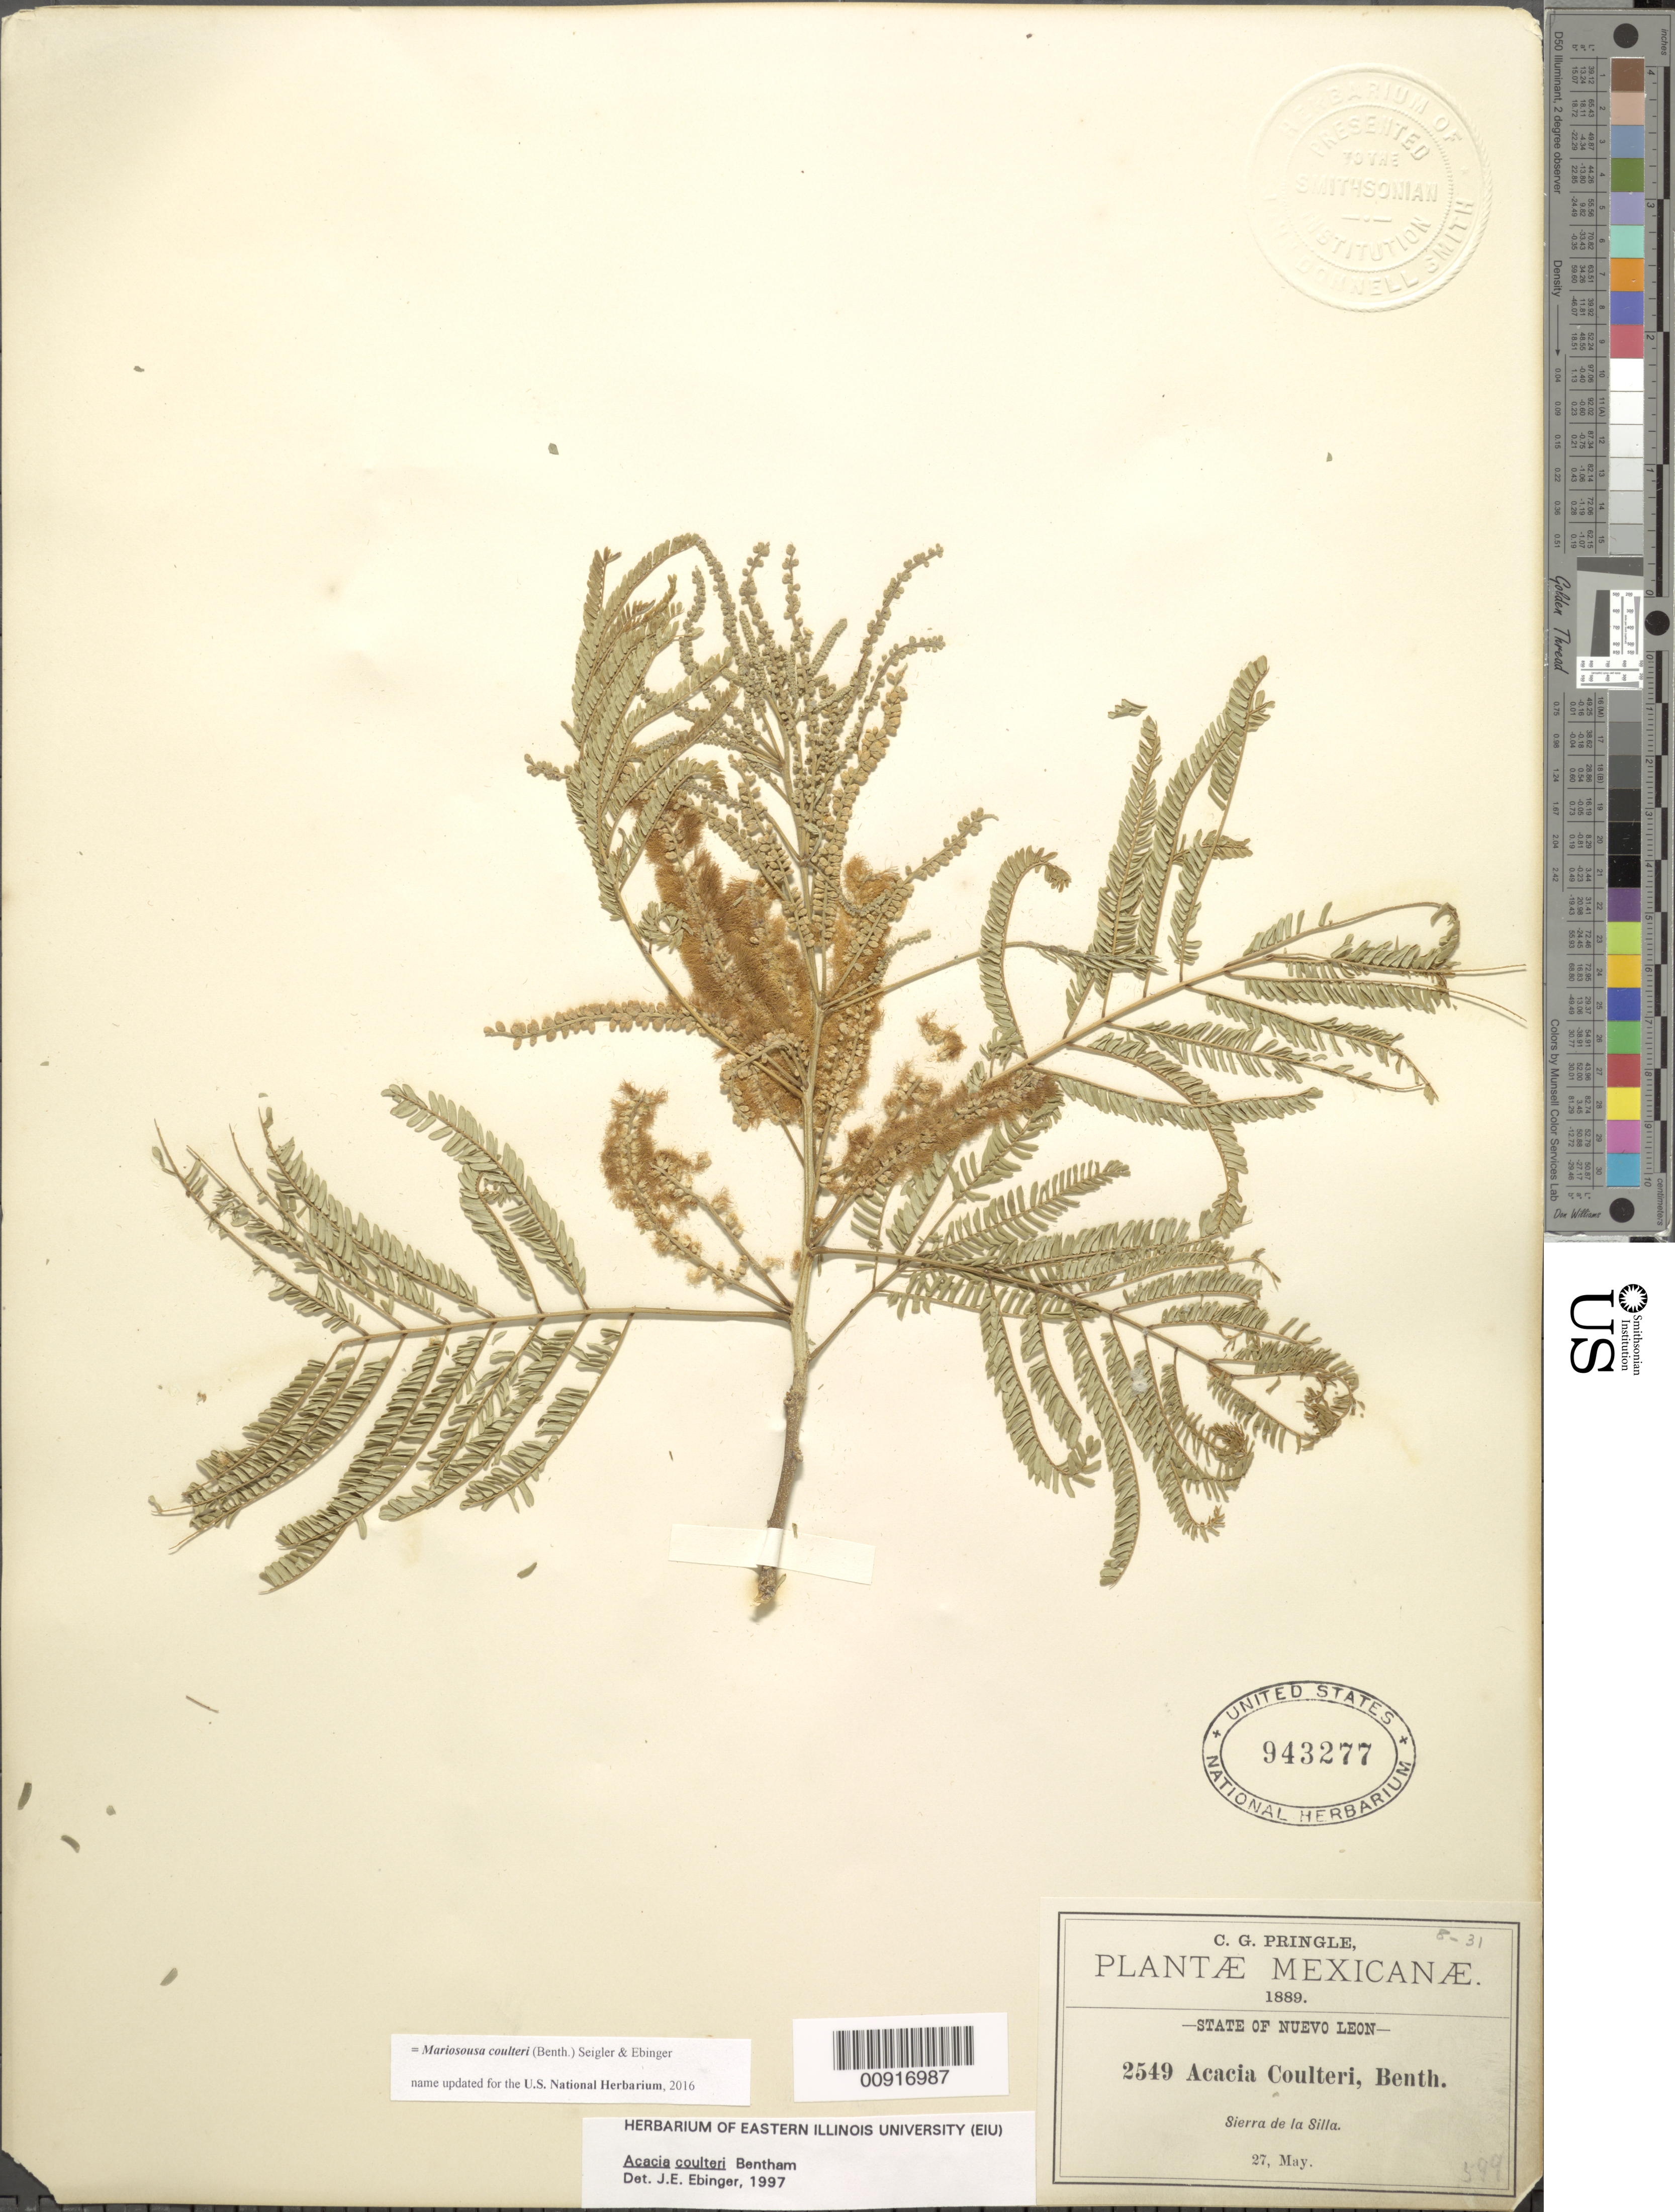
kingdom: Plantae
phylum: Tracheophyta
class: Magnoliopsida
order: Fabales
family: Fabaceae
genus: Mariosousa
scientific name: Mariosousa coulteri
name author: (Benth.) Seigler & Ebinger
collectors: C. G. Pringle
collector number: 2549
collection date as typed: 27 May 1889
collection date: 1889-05-27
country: Mexico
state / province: Nuevo León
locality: Sierra de la Silla.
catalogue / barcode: US 943277